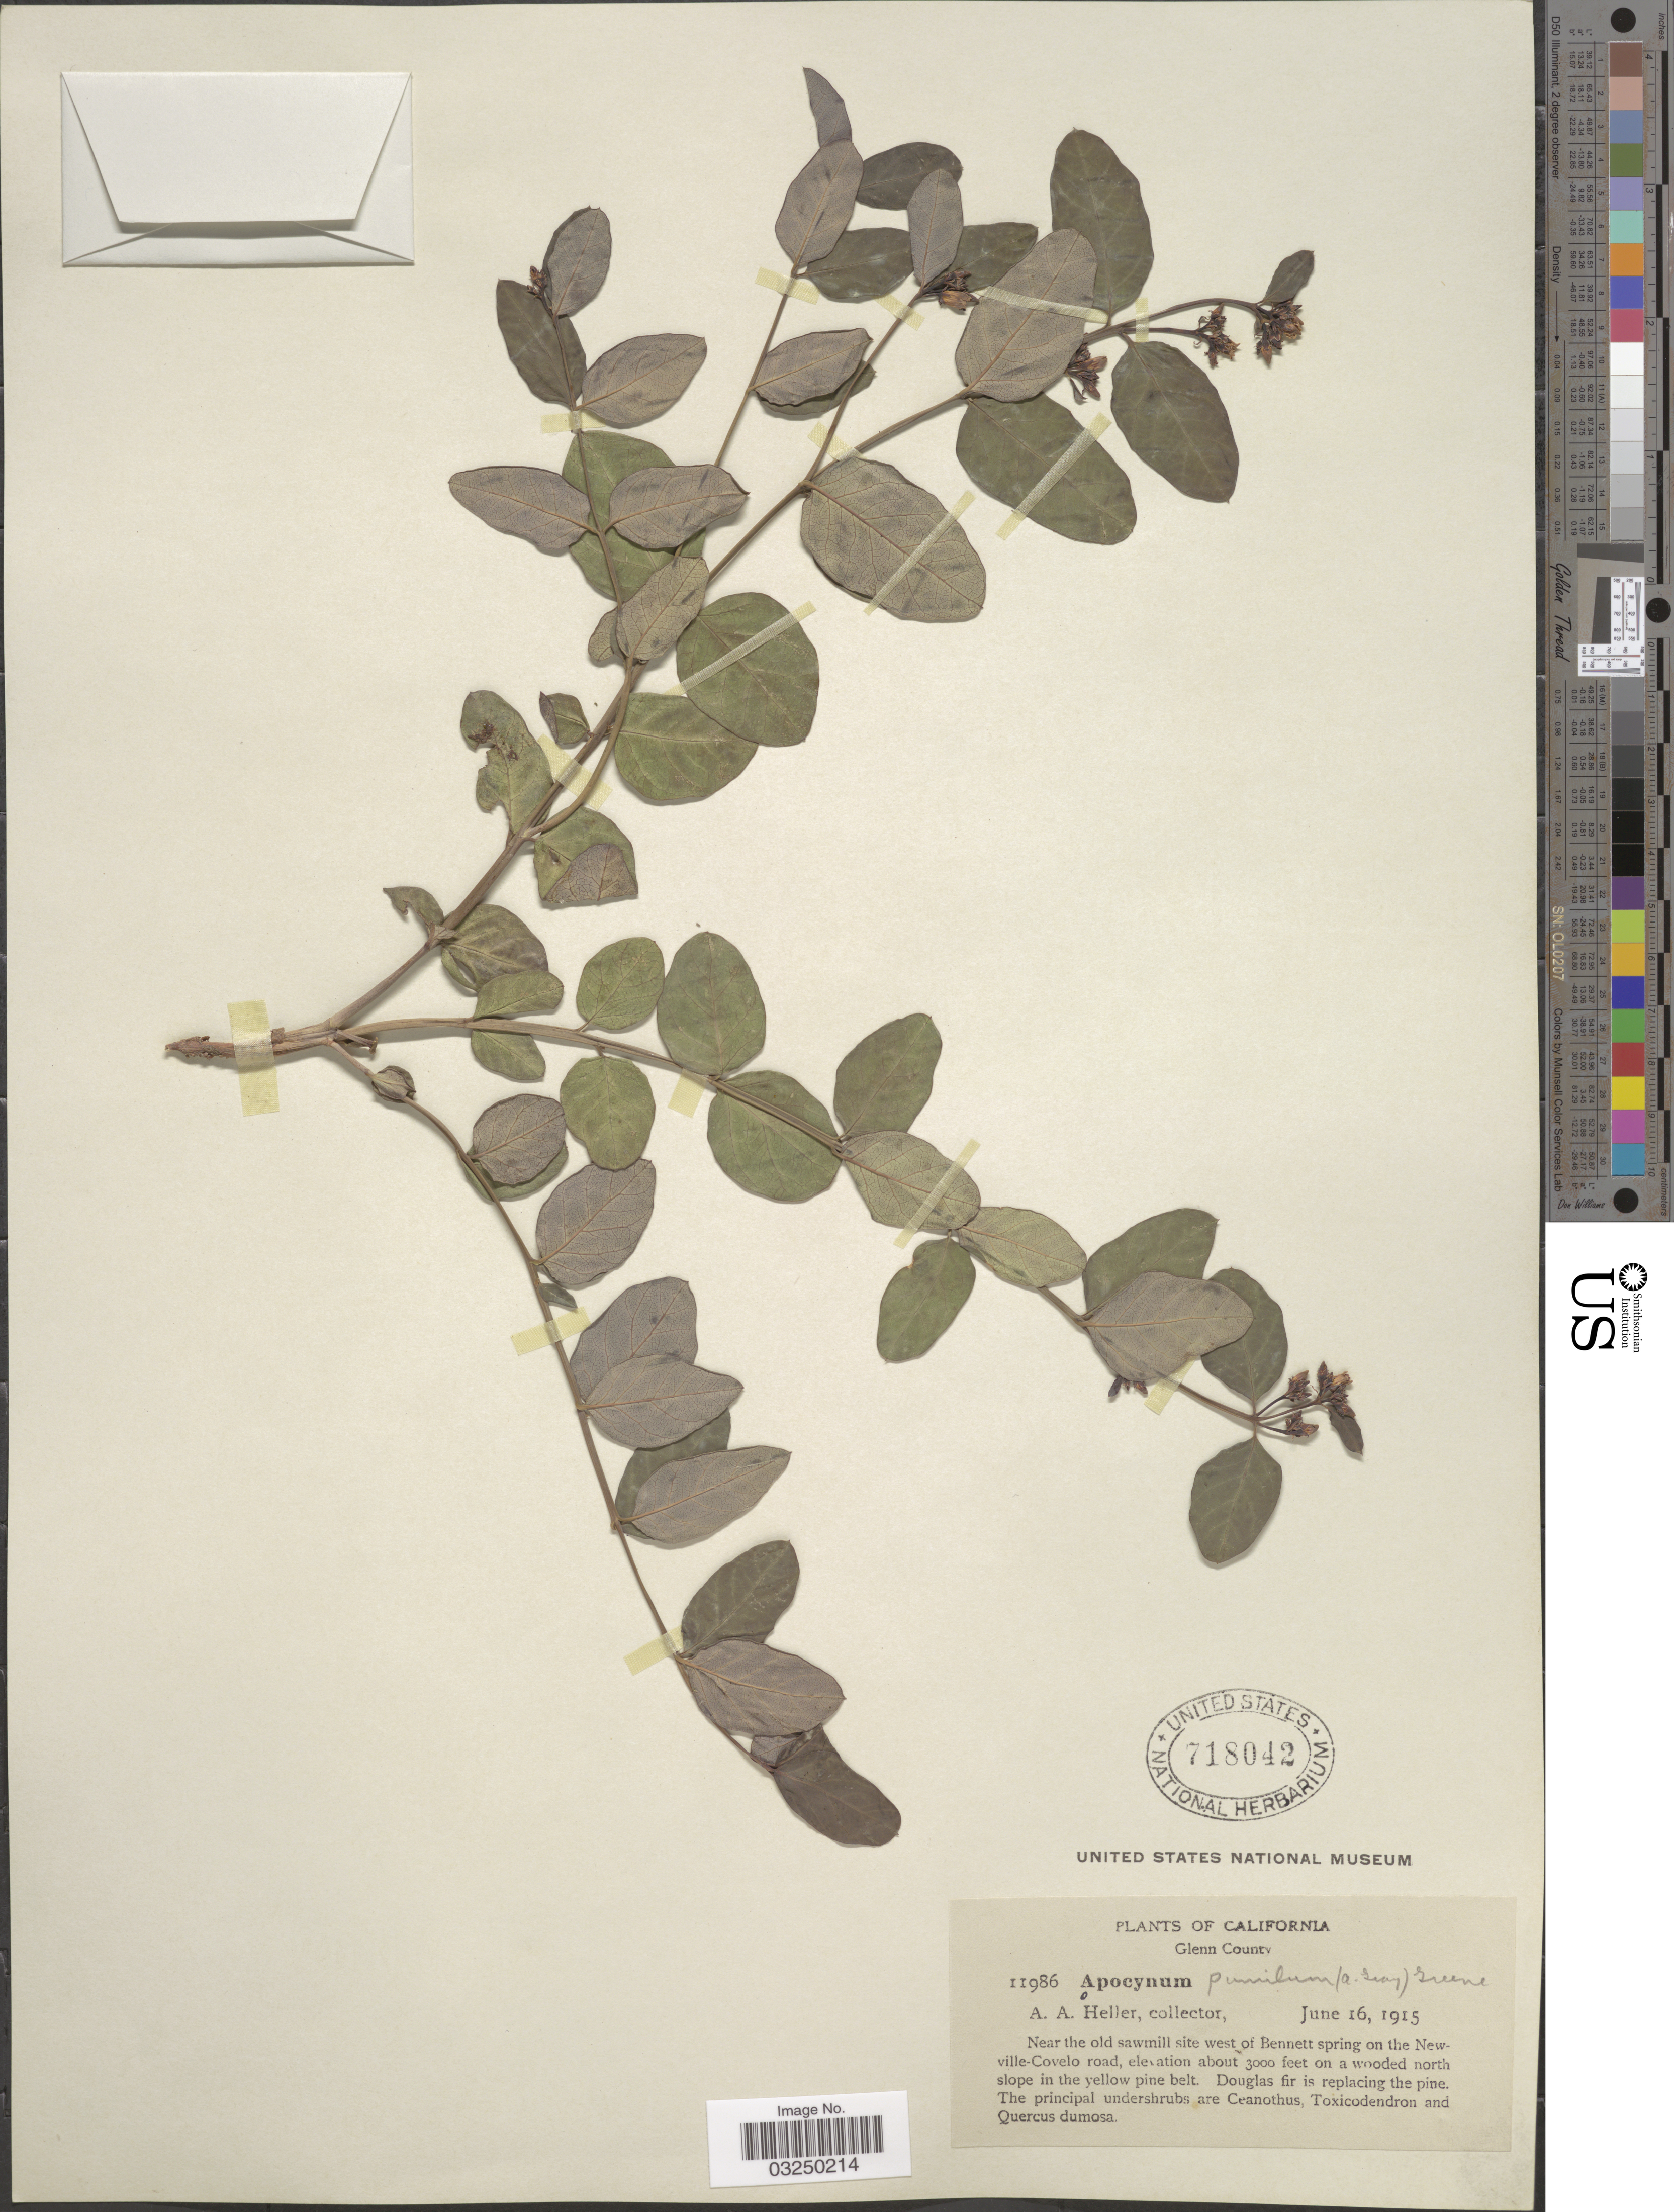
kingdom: Plantae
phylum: Tracheophyta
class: Magnoliopsida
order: Gentianales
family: Apocynaceae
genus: Apocynum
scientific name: Apocynum sp.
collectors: A. A. Heller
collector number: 11986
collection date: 1915-06-16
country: United States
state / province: California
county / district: Glenn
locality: Glenn County, Near the old sawmill site west of Bennett spring on the Newville-Covelo road.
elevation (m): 914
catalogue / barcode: US 718042